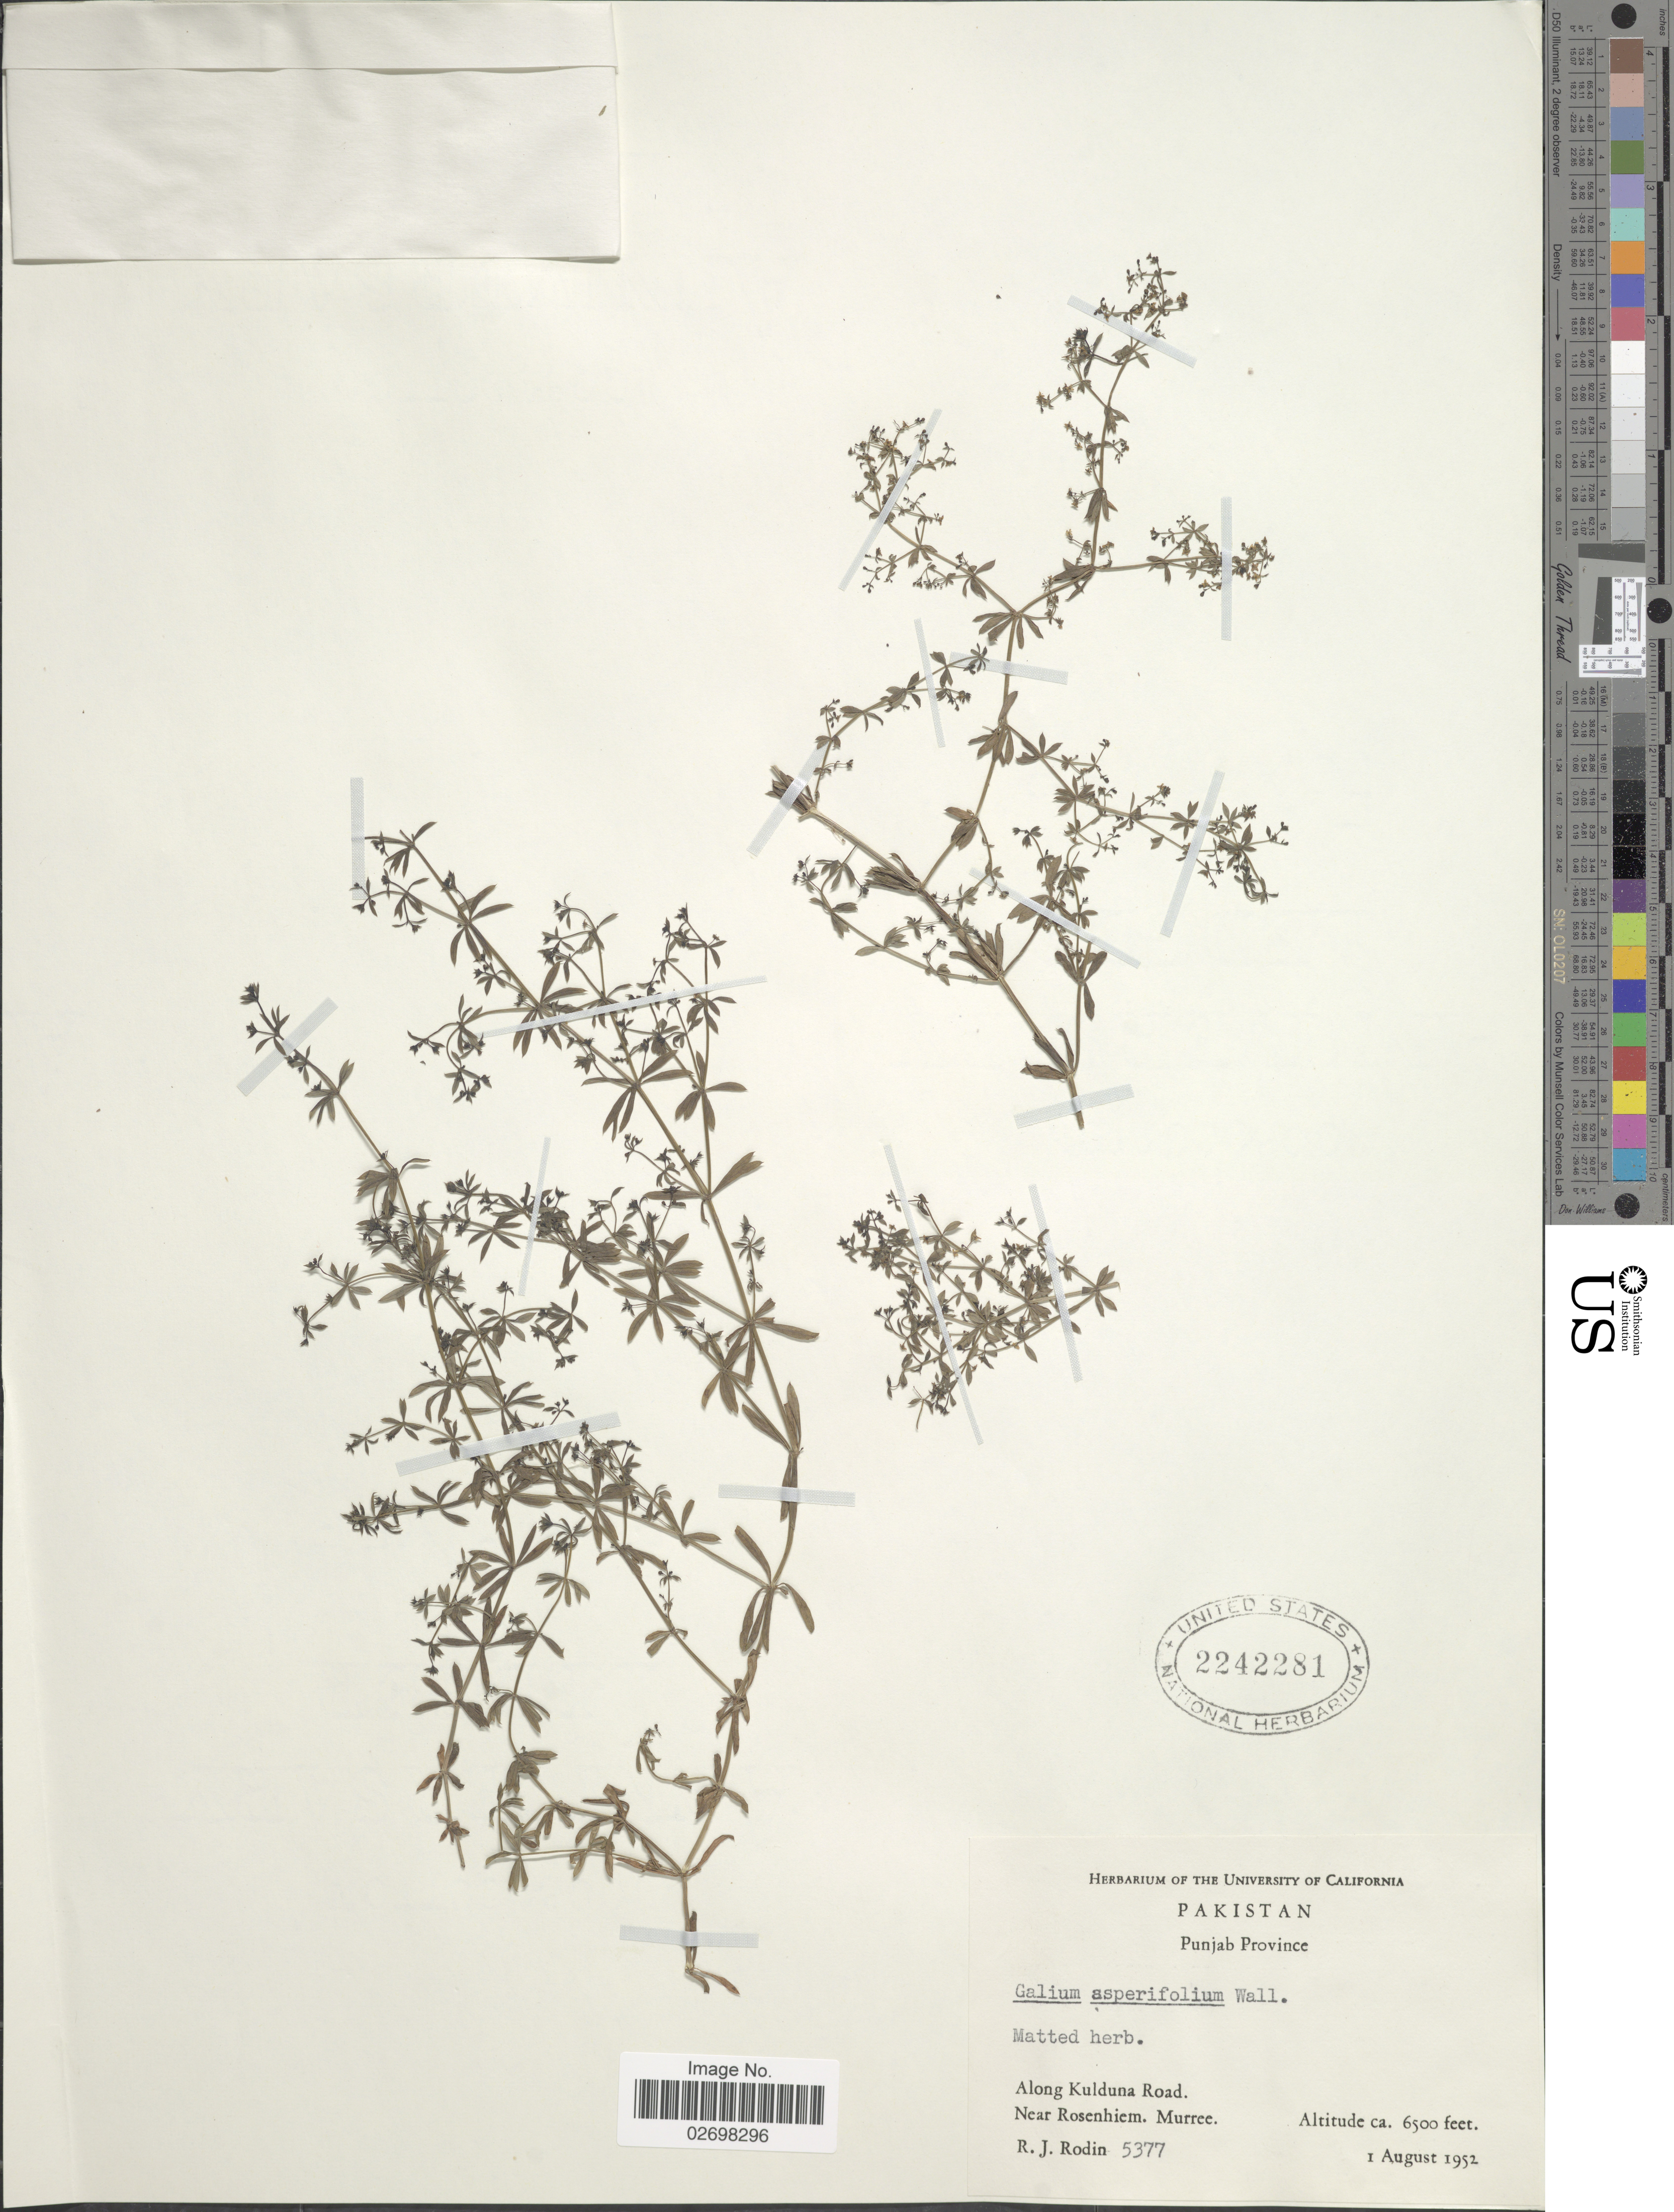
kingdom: Plantae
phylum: Tracheophyta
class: Magnoliopsida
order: Gentianales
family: Rubiaceae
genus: Galium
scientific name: Galium asperifolium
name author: Wall.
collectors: R. J. Rodin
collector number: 5377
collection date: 1952-08-01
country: Pakistan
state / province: Punjab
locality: Along Kuldana Road. Near Rosenhiem. Murree.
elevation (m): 1981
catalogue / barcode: US 2242281